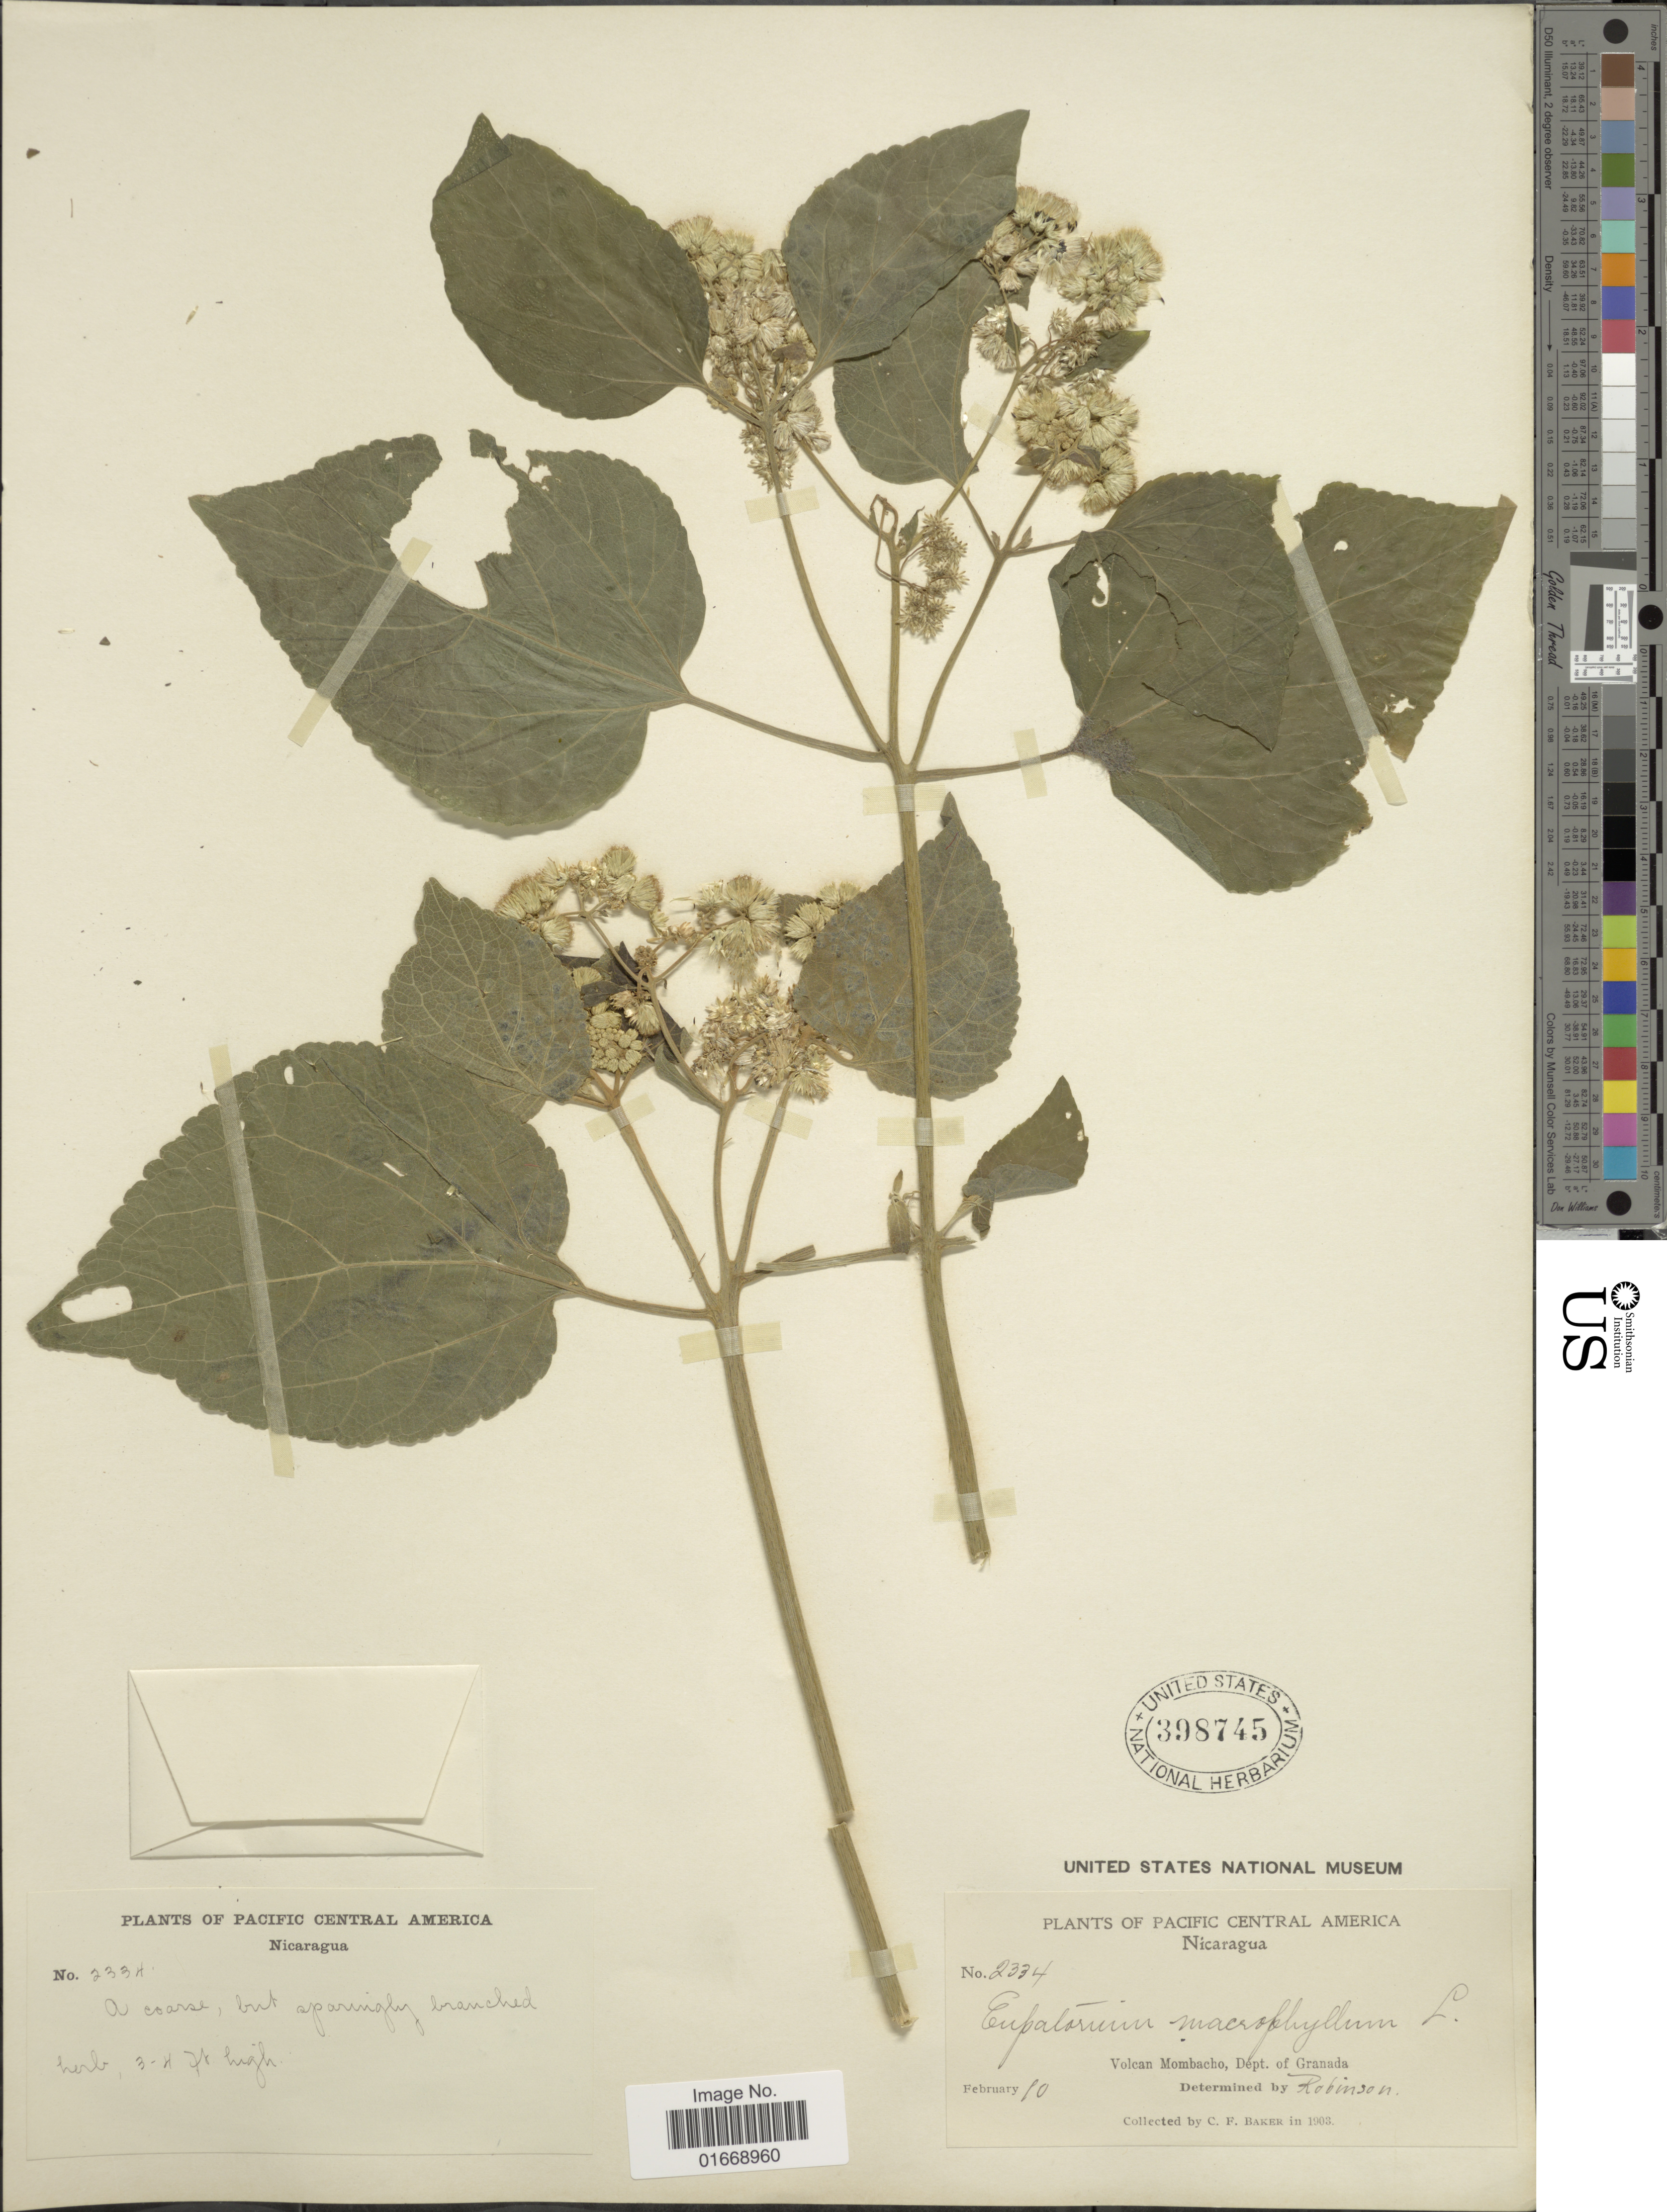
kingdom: Plantae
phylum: Tracheophyta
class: Magnoliopsida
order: Asterales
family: Asteraceae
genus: Hebeclinium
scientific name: Hebeclinium macrophyllum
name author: (L.) DC.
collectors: C. F. Baker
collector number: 2334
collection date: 1903-02-10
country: Nicaragua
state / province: Granada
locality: Pacific Central America, Volcan Mombacho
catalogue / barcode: US 398745